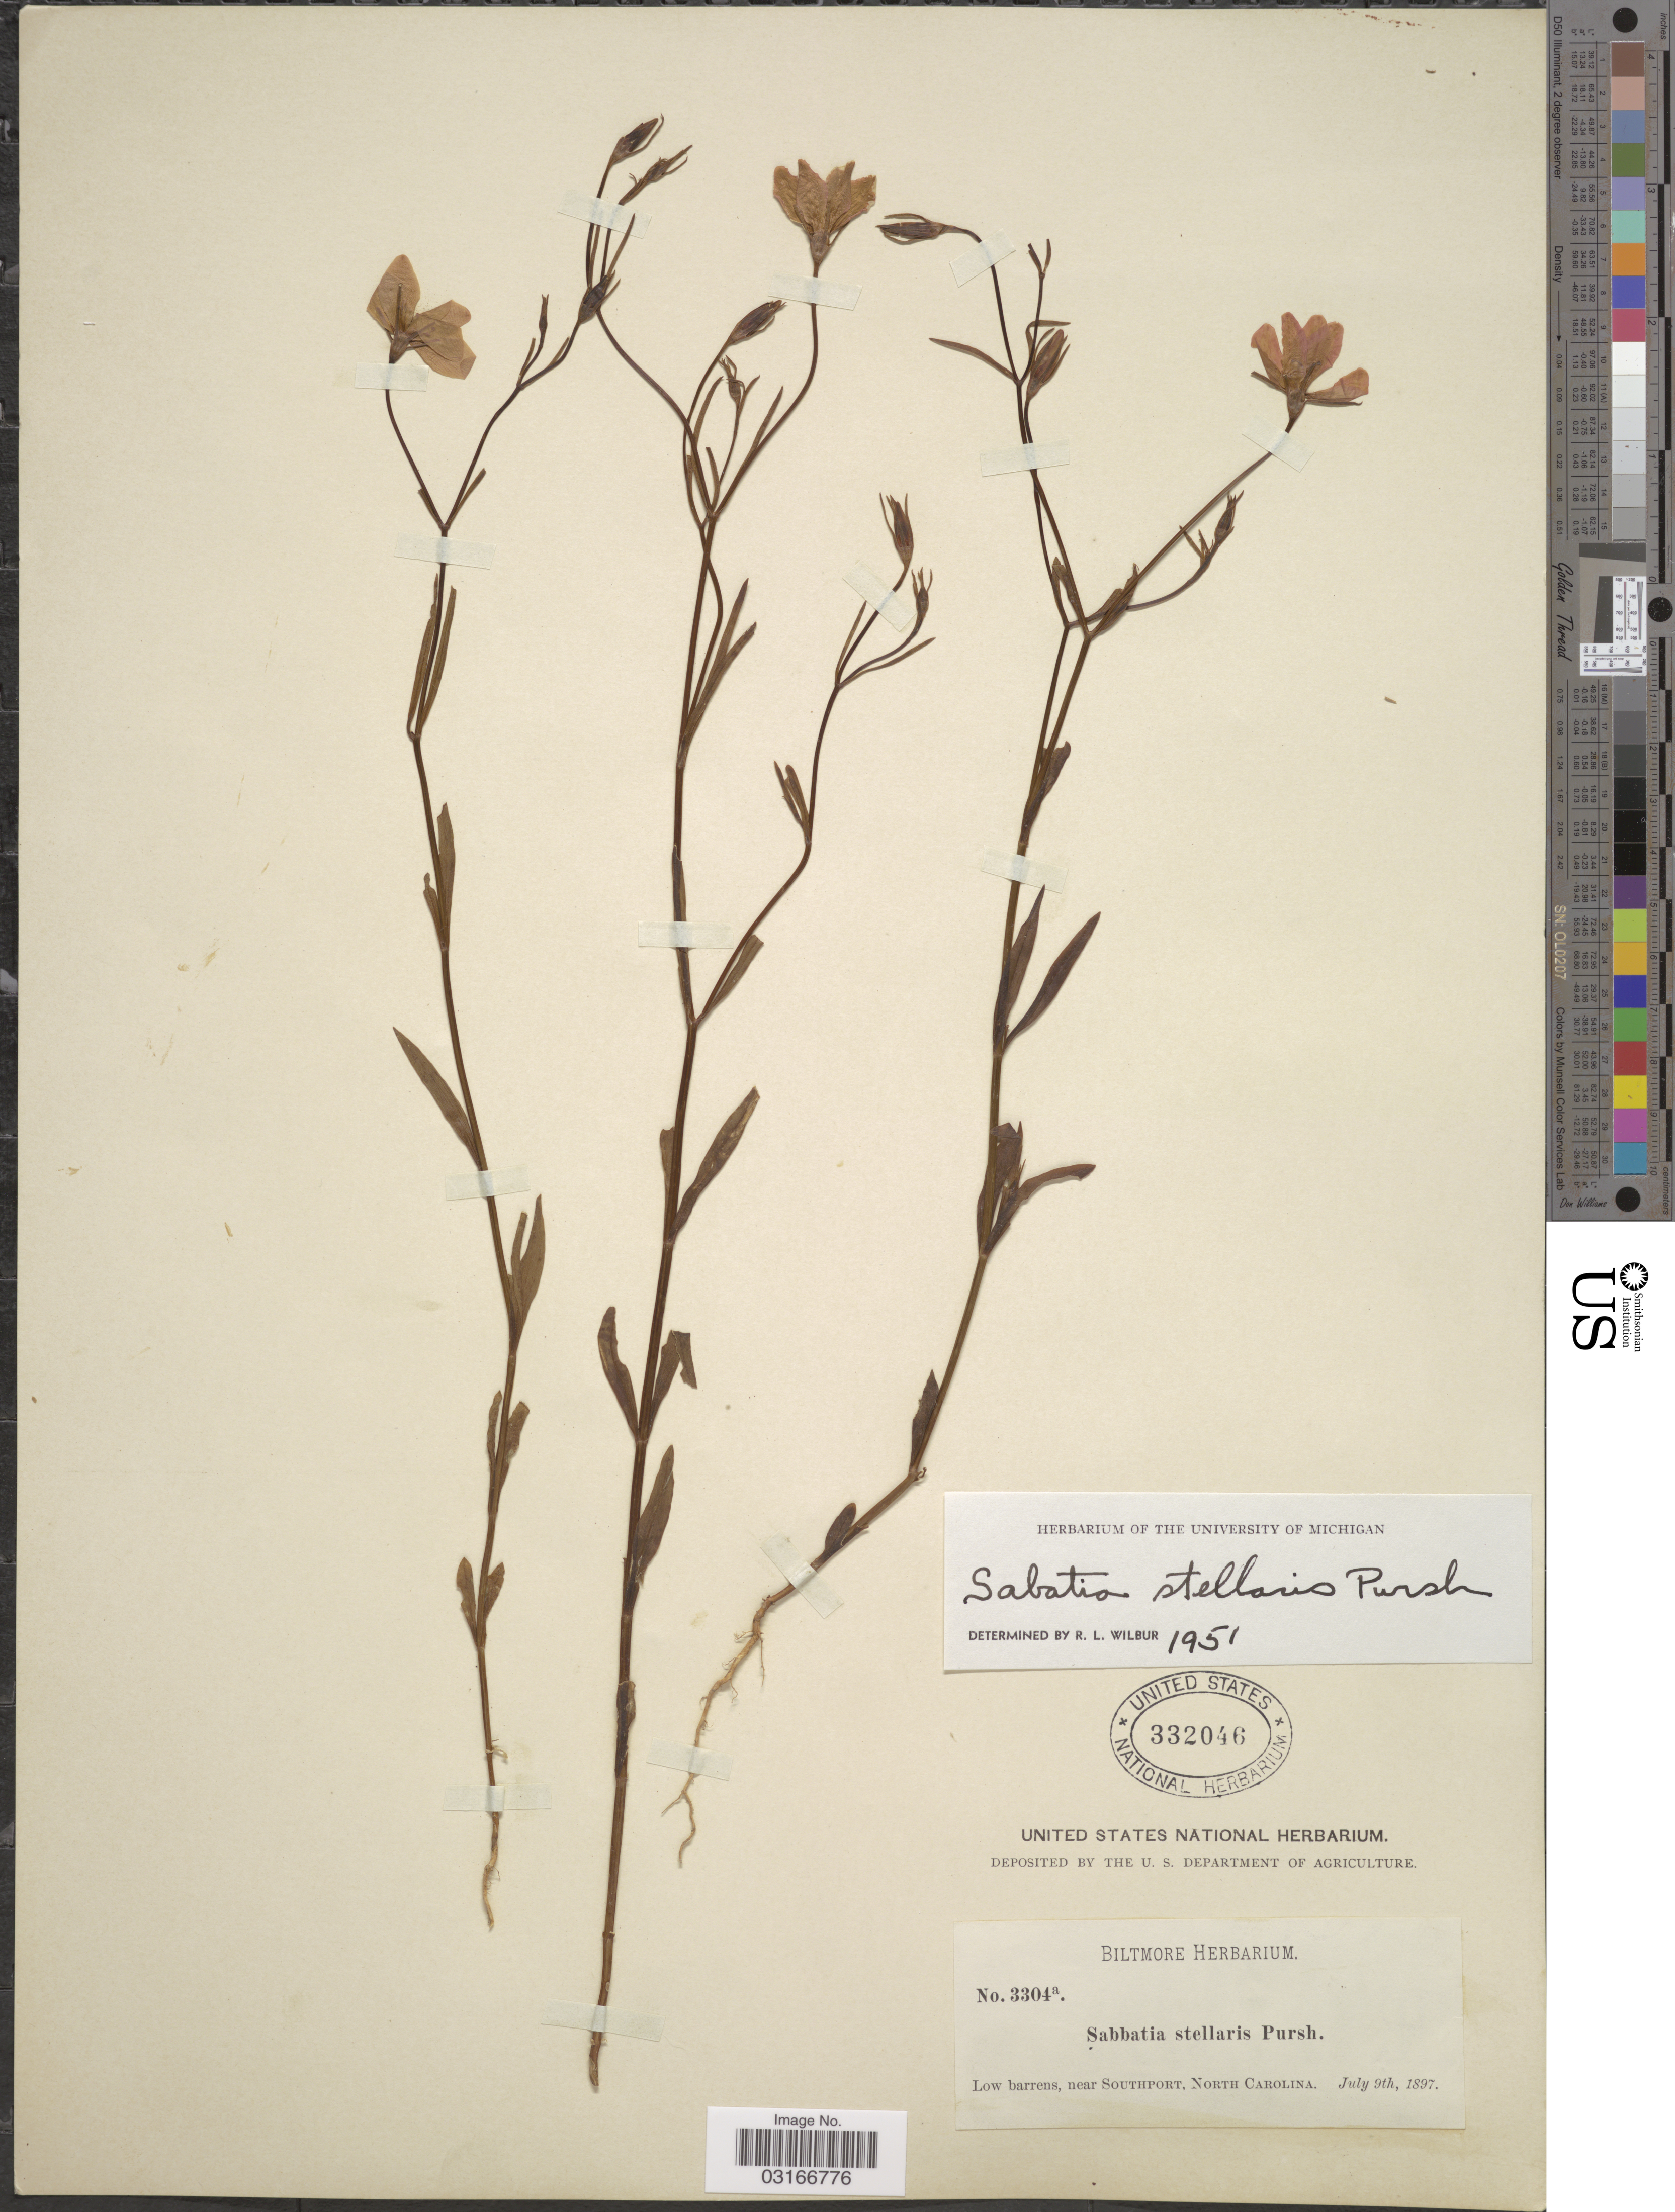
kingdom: Plantae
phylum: Tracheophyta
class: Magnoliopsida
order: Gentianales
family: Gentianaceae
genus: Sabatia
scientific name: Sabatia stellaris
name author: Pursh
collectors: ex herb. Biltmore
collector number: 3304a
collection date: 1897-07-09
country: United States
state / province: North Carolina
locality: Low barrens, near Southport.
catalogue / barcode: US 332046